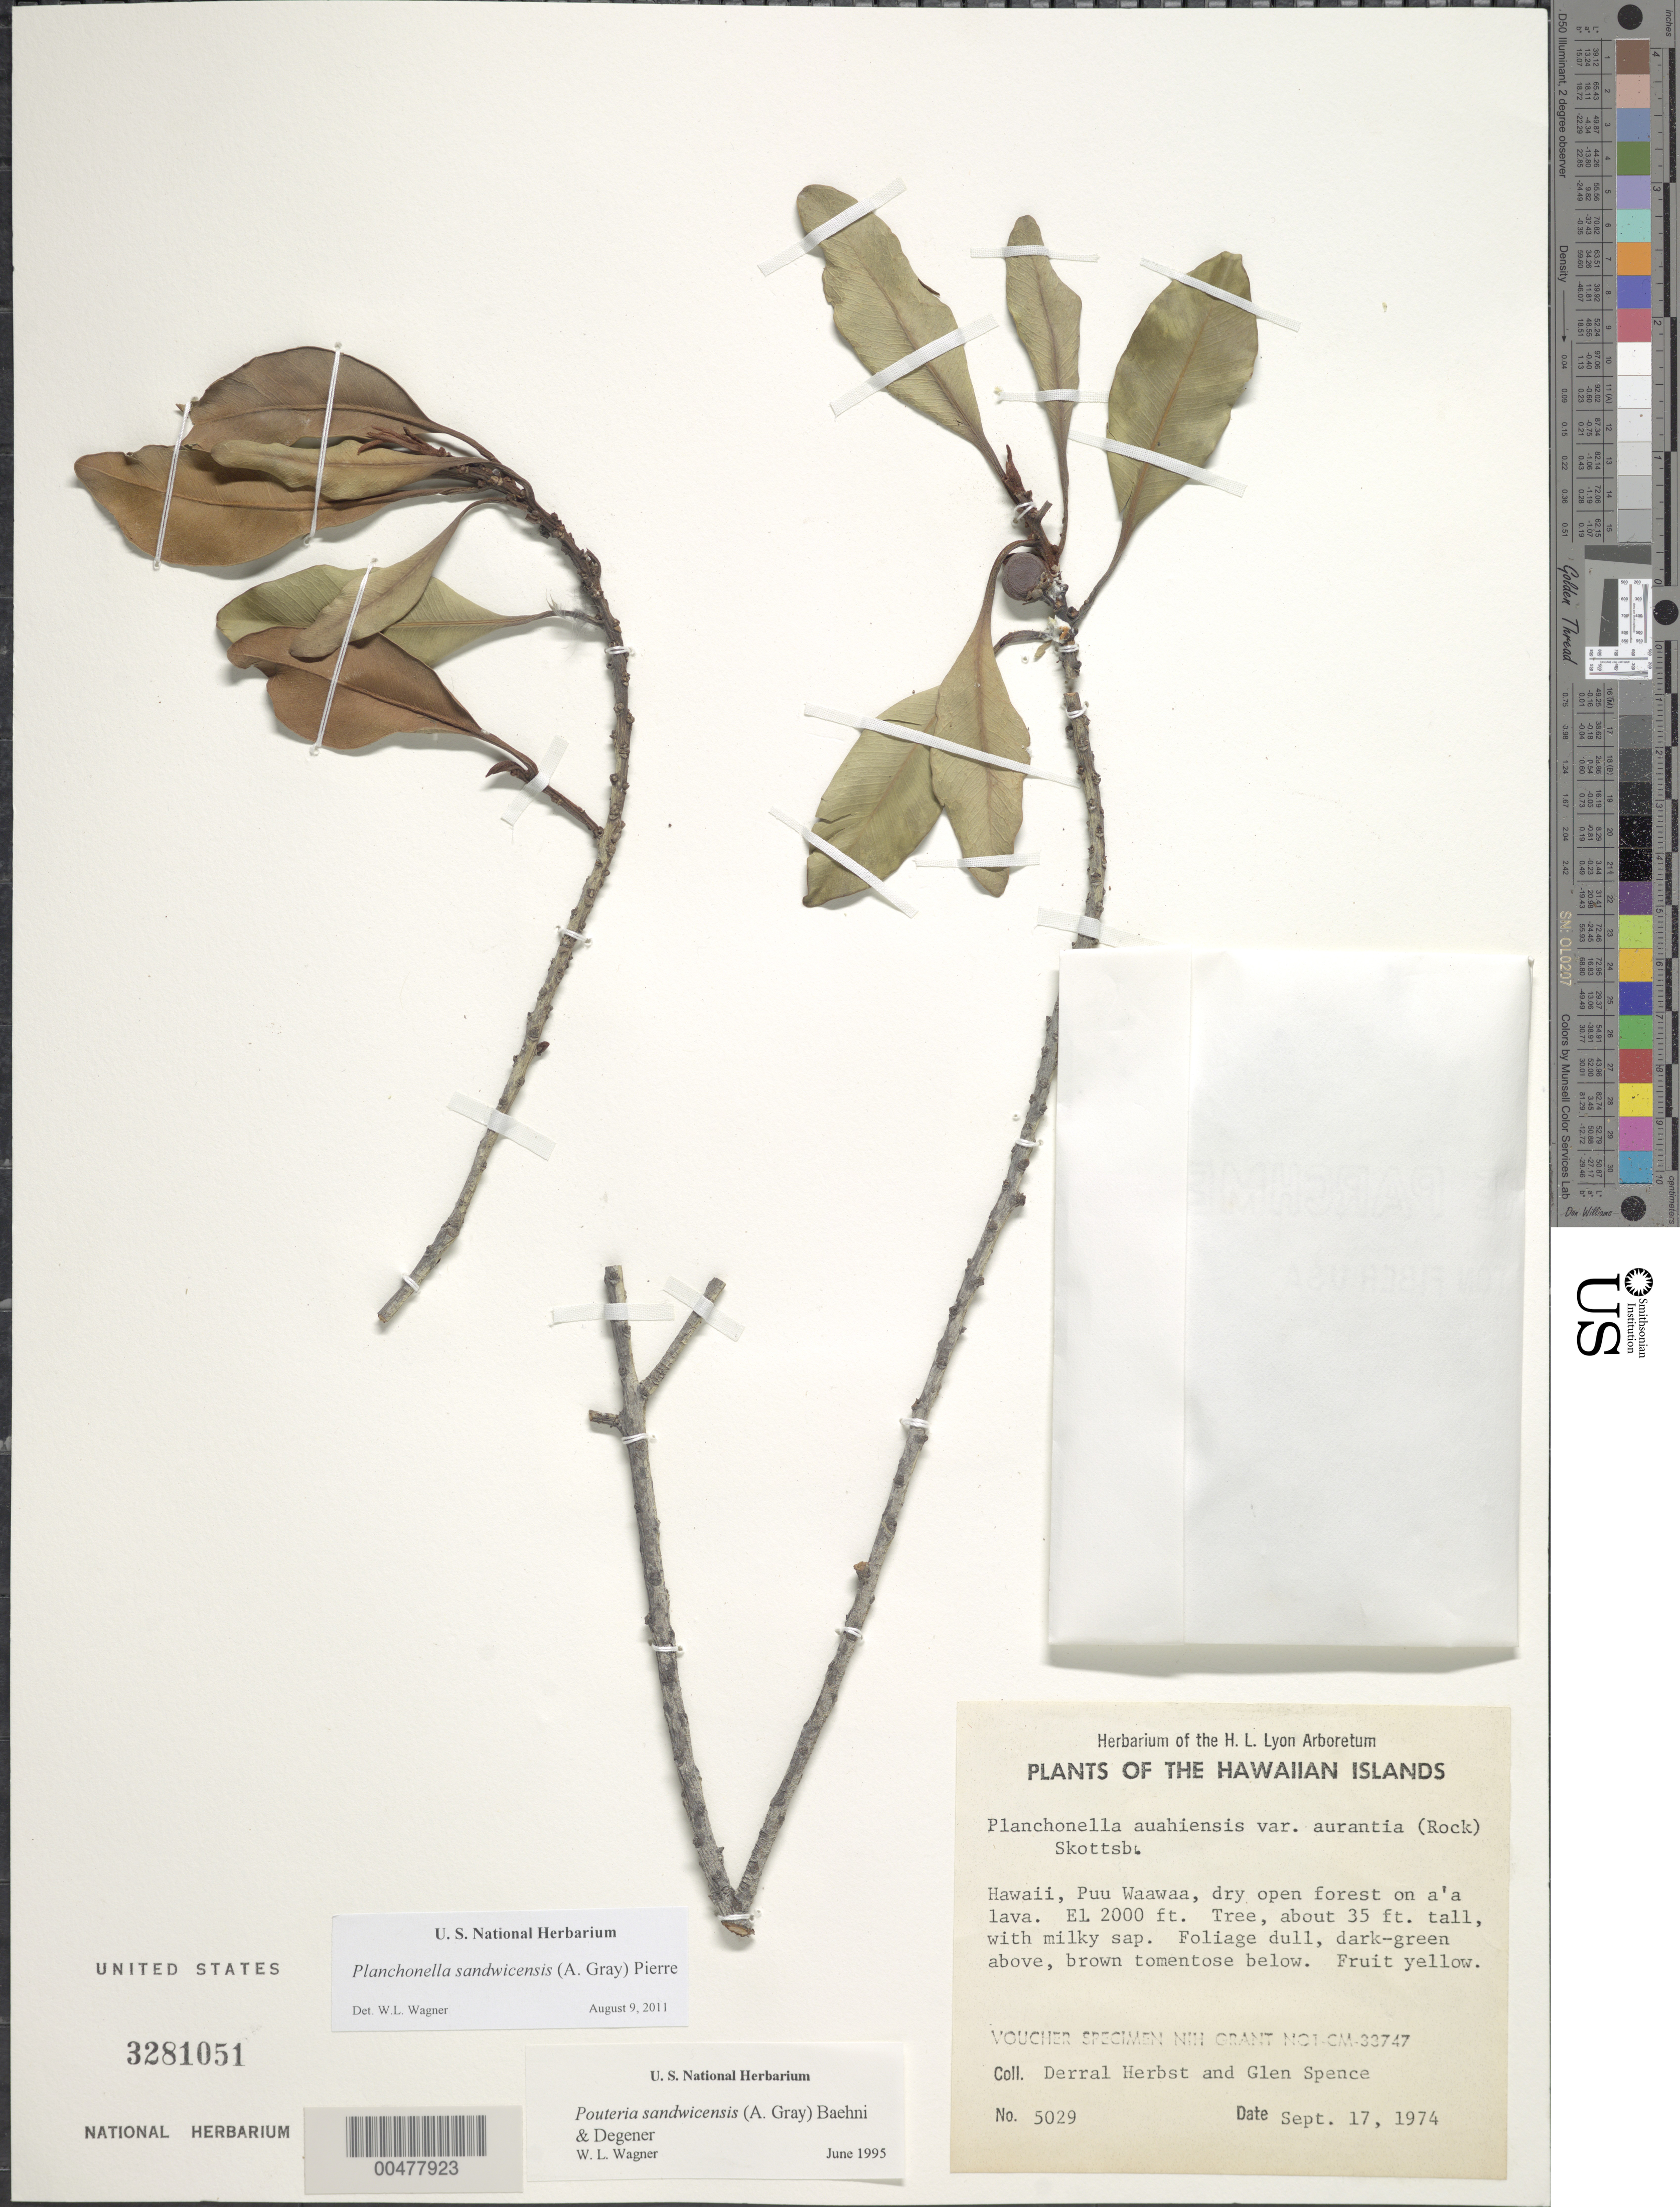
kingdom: Plantae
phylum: Tracheophyta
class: Magnoliopsida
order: Ericales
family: Sapotaceae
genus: Planchonella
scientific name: Planchonella spathulata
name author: (Hillebr.) Pierre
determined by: Wagner, W. L., (BOT), Smithsonian Institution - National Museum of Natural History (UNITED STATES)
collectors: D. R. Herbst & G. Spence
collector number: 5029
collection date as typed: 17 Sep 1974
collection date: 1974-09-17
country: United States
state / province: Hawaii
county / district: Hawaii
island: Hawaii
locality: Puu Waawaa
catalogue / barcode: US 3281051